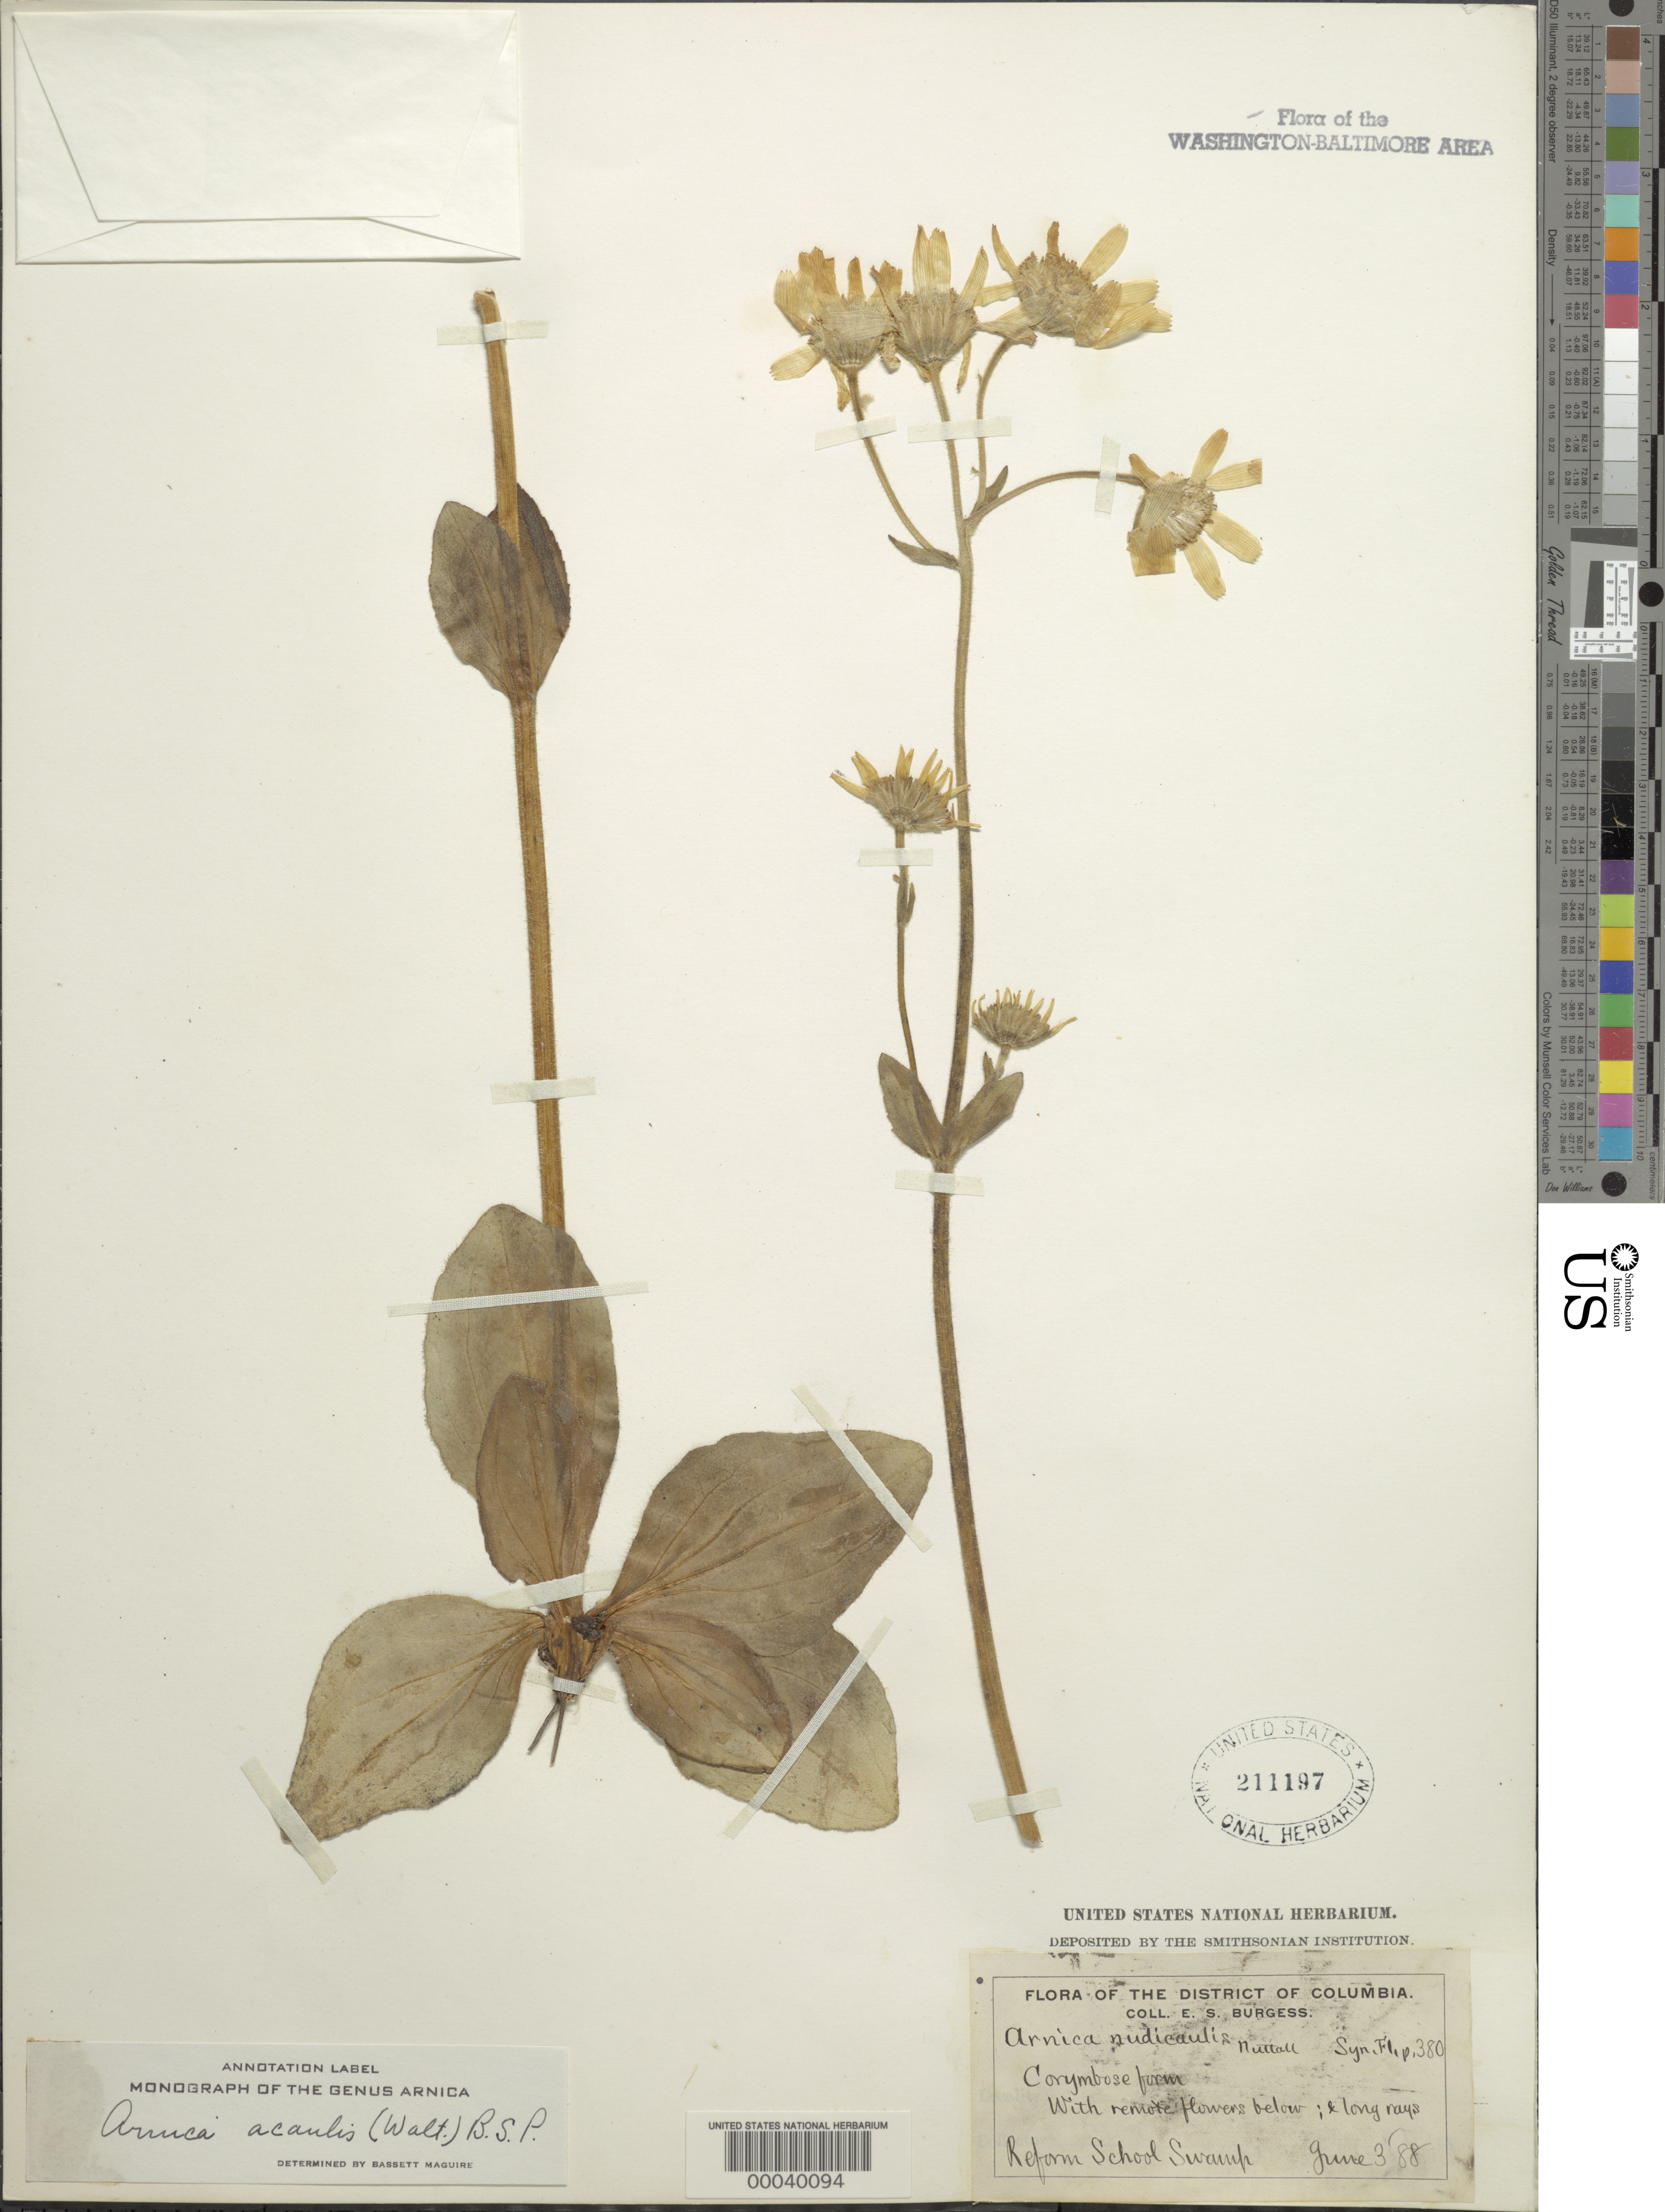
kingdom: Plantae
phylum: Tracheophyta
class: Magnoliopsida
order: Asterales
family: Asteraceae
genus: Arnica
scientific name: Arnica acaulis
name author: (Walter) Britton, Stearns & Poggenb.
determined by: Maguire, Bassett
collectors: E. Burgess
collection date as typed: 03 Jun 1888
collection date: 1888-06-03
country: United States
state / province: District of Columbia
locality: Reform School Swamp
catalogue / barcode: US 211197